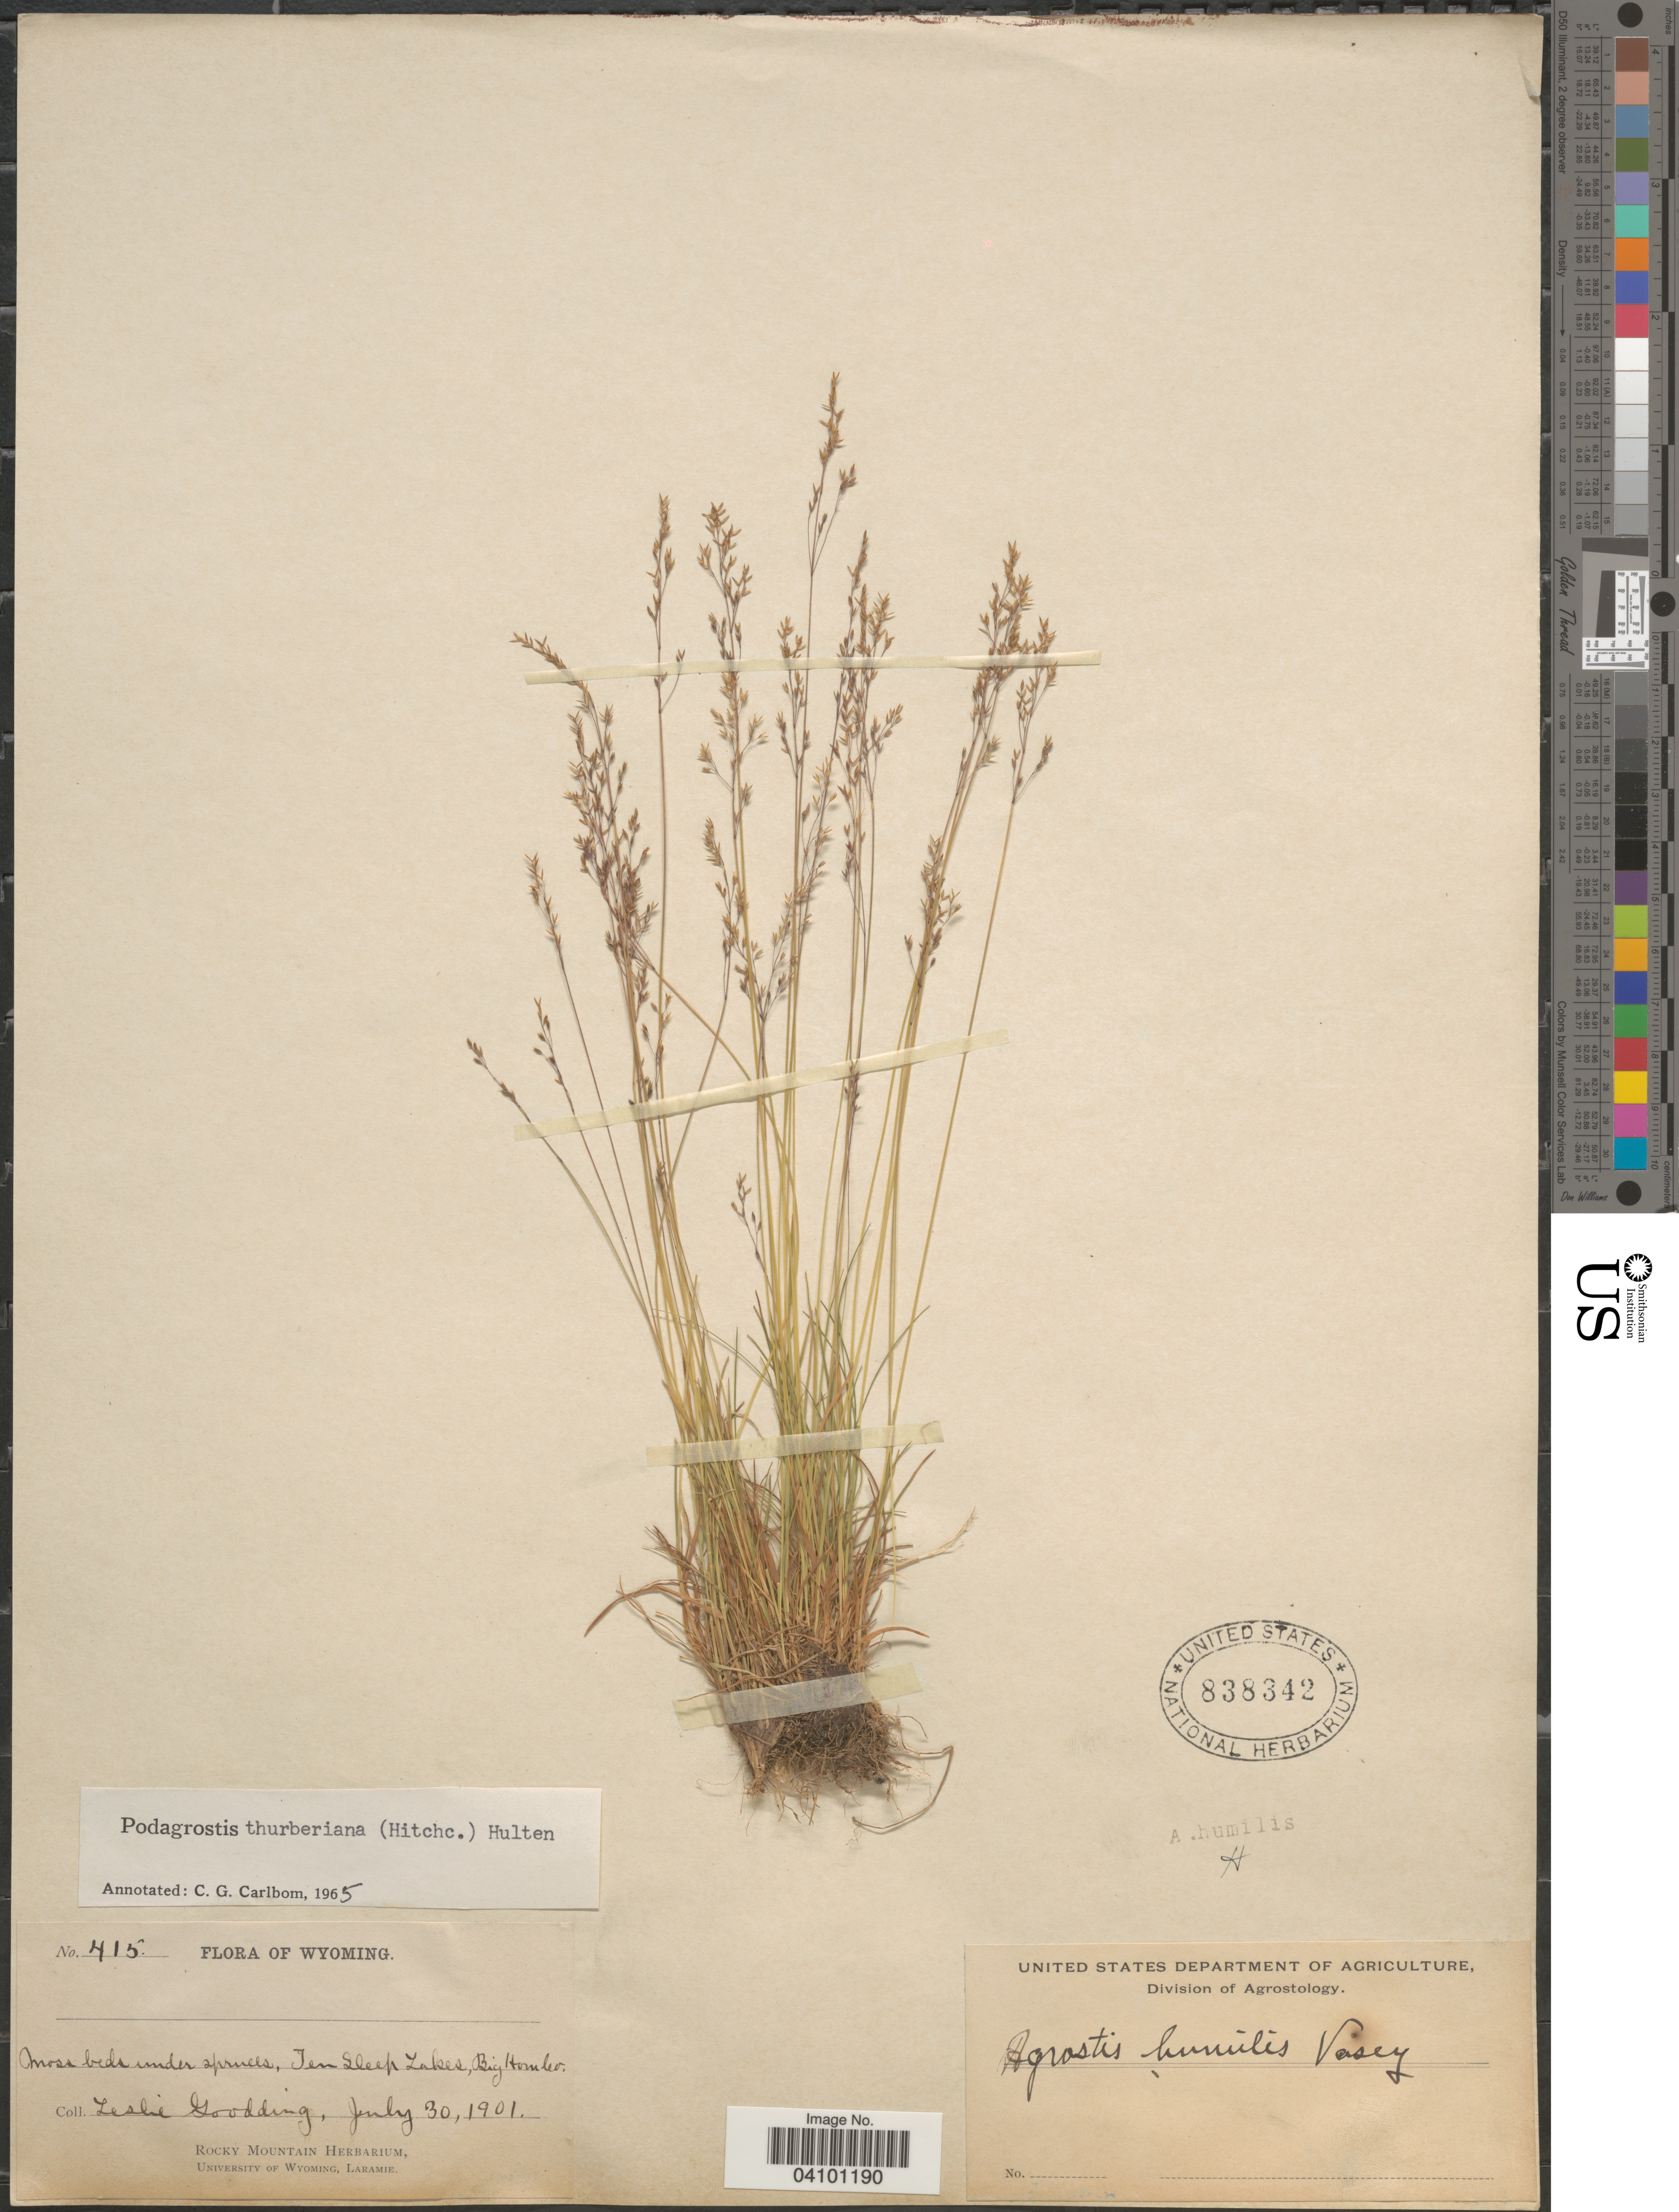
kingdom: Plantae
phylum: Tracheophyta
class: Liliopsida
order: Poales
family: Poaceae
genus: Podagrostis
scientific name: Podagrostis thurberiana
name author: Hitchc.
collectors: L. N. Goodding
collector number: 415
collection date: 1901-07-30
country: United States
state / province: Wyoming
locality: Ten Sleep Lakes, Big Horn Co.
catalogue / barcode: US 838342